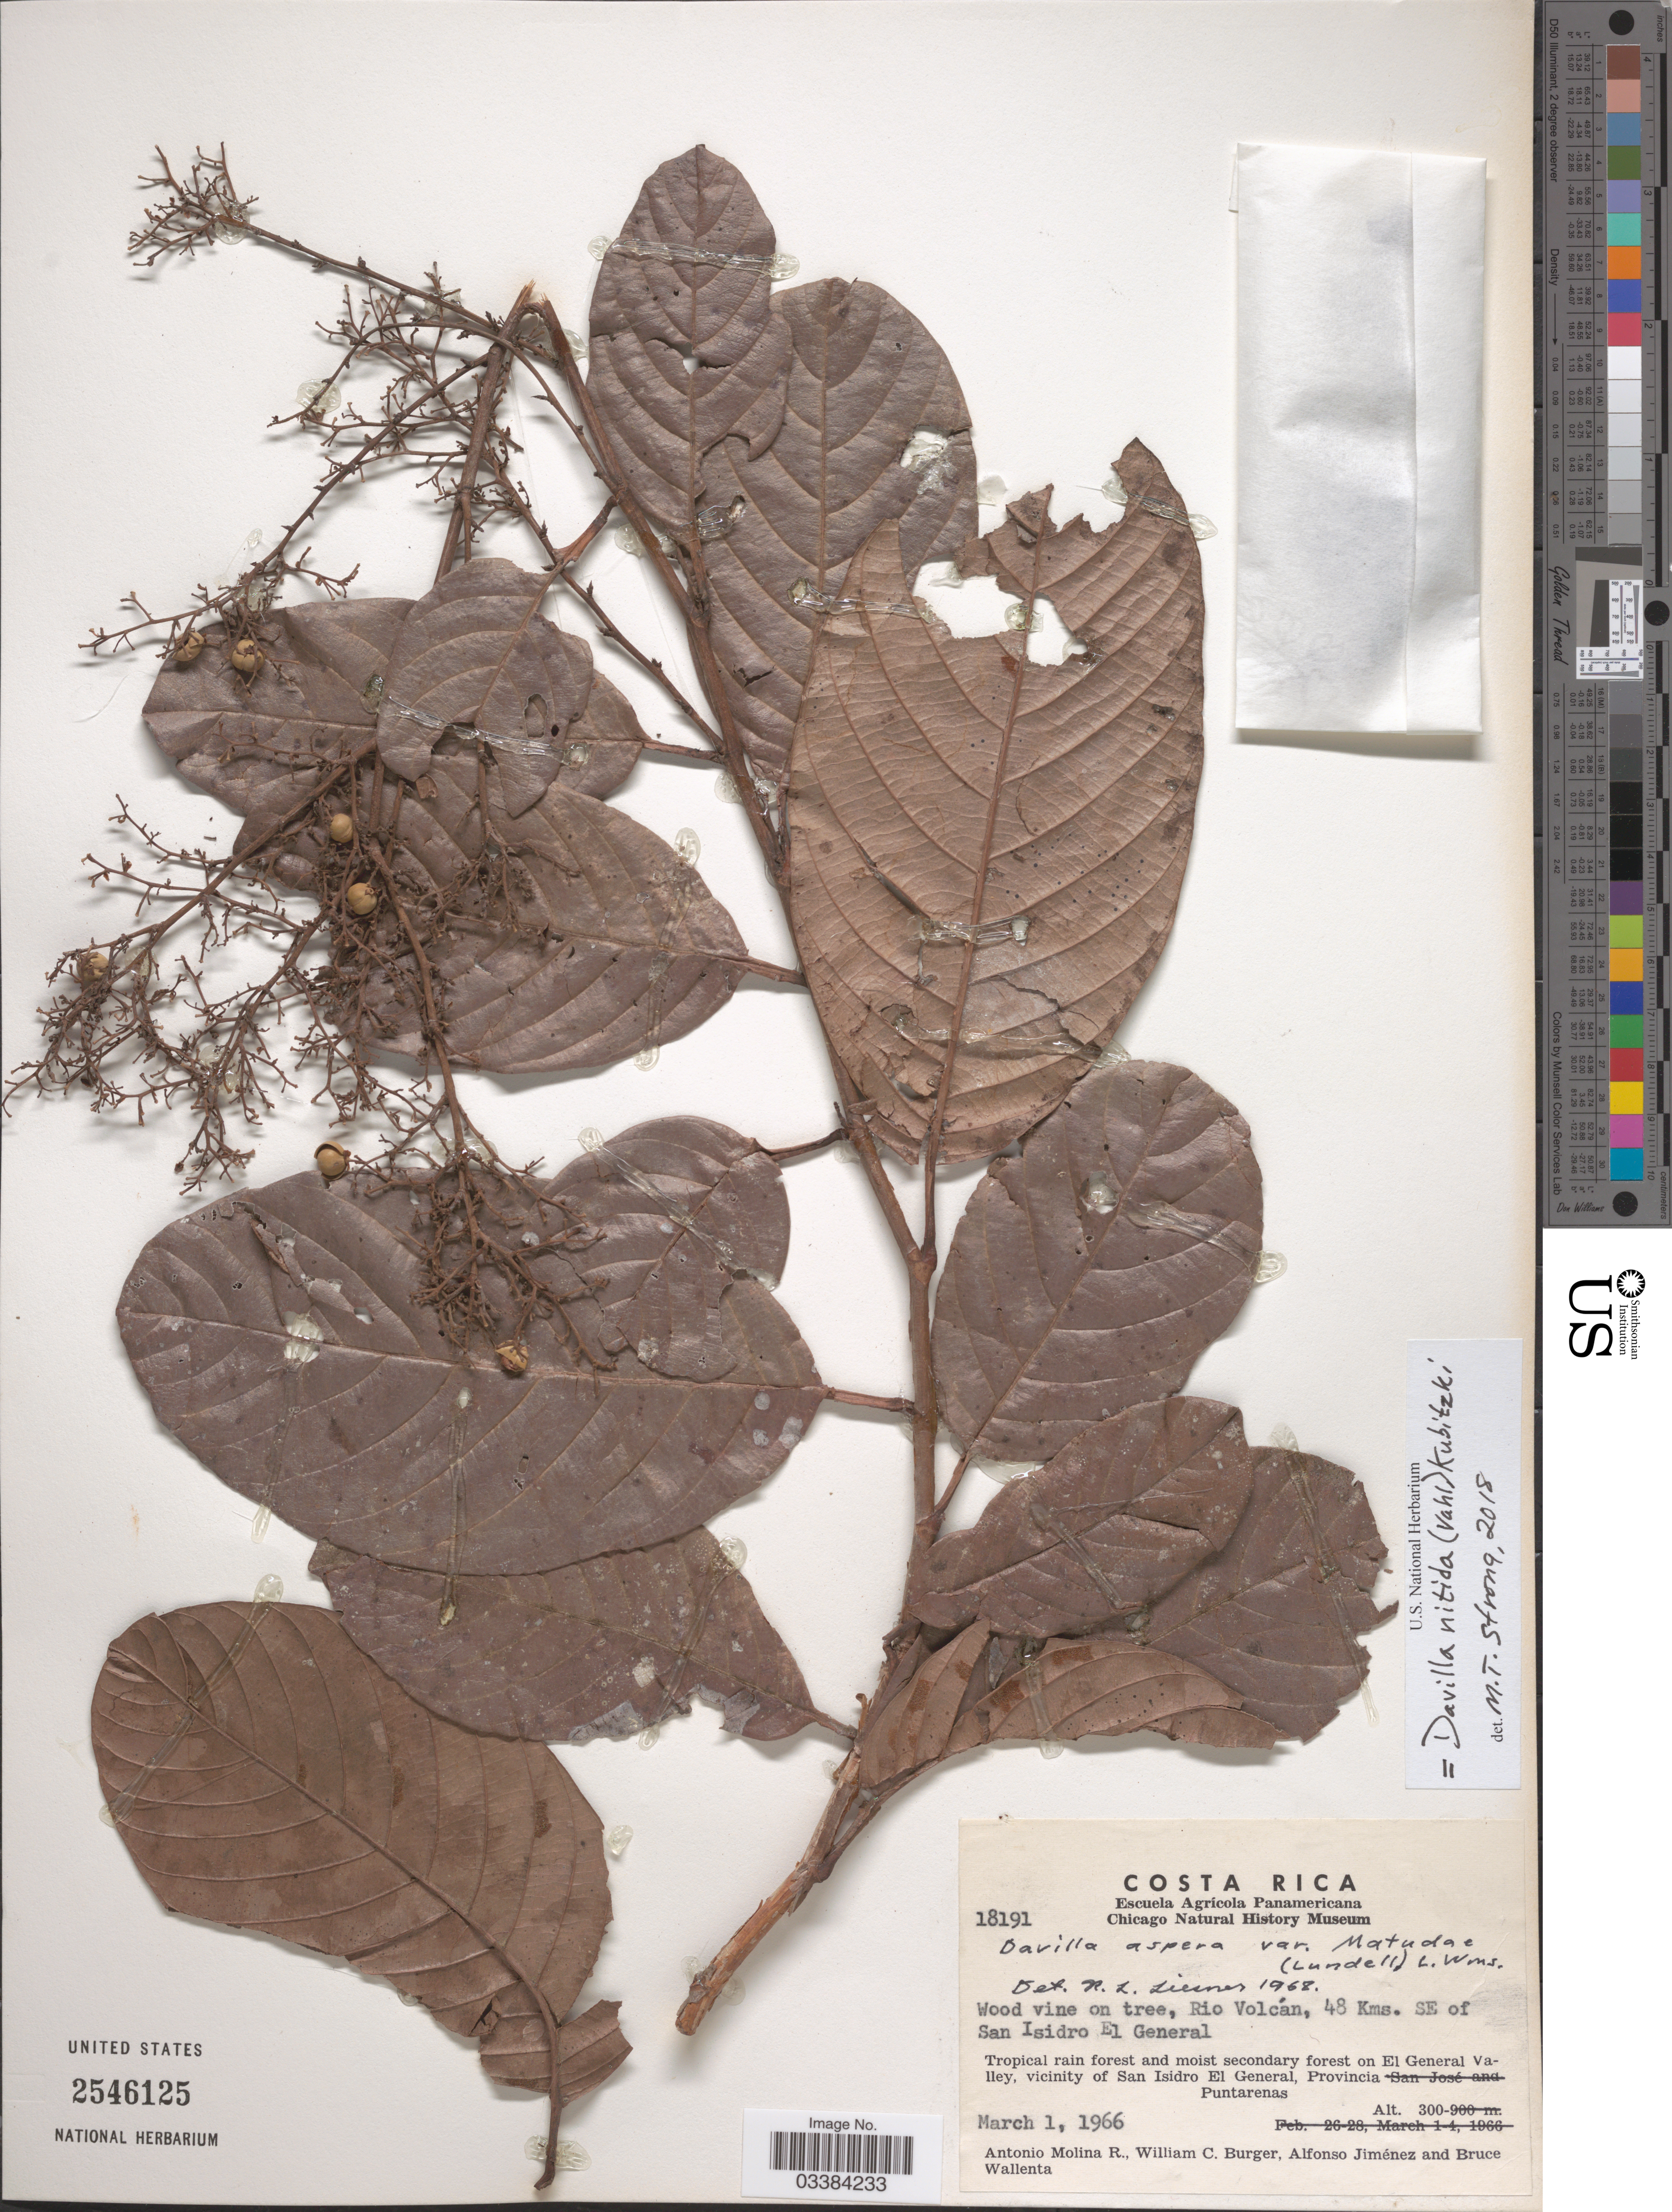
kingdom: Plantae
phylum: Tracheophyta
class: Magnoliopsida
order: Dilleniales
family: Dilleniaceae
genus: Davilla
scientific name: Davilla nitida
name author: (Vahl) Kubitzki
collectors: A. Molina R., W. Burger, A. Jiménez & B. Wallenta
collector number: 18191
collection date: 1966-03-01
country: Costa Rica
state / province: Puntarenas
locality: Rio Volcán, 48 Kms. SE of San Isidro El General. Tropical rain forest and moist secondary forest on El General Valley, vicinity of San Isidro El General.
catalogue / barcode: US 2546125